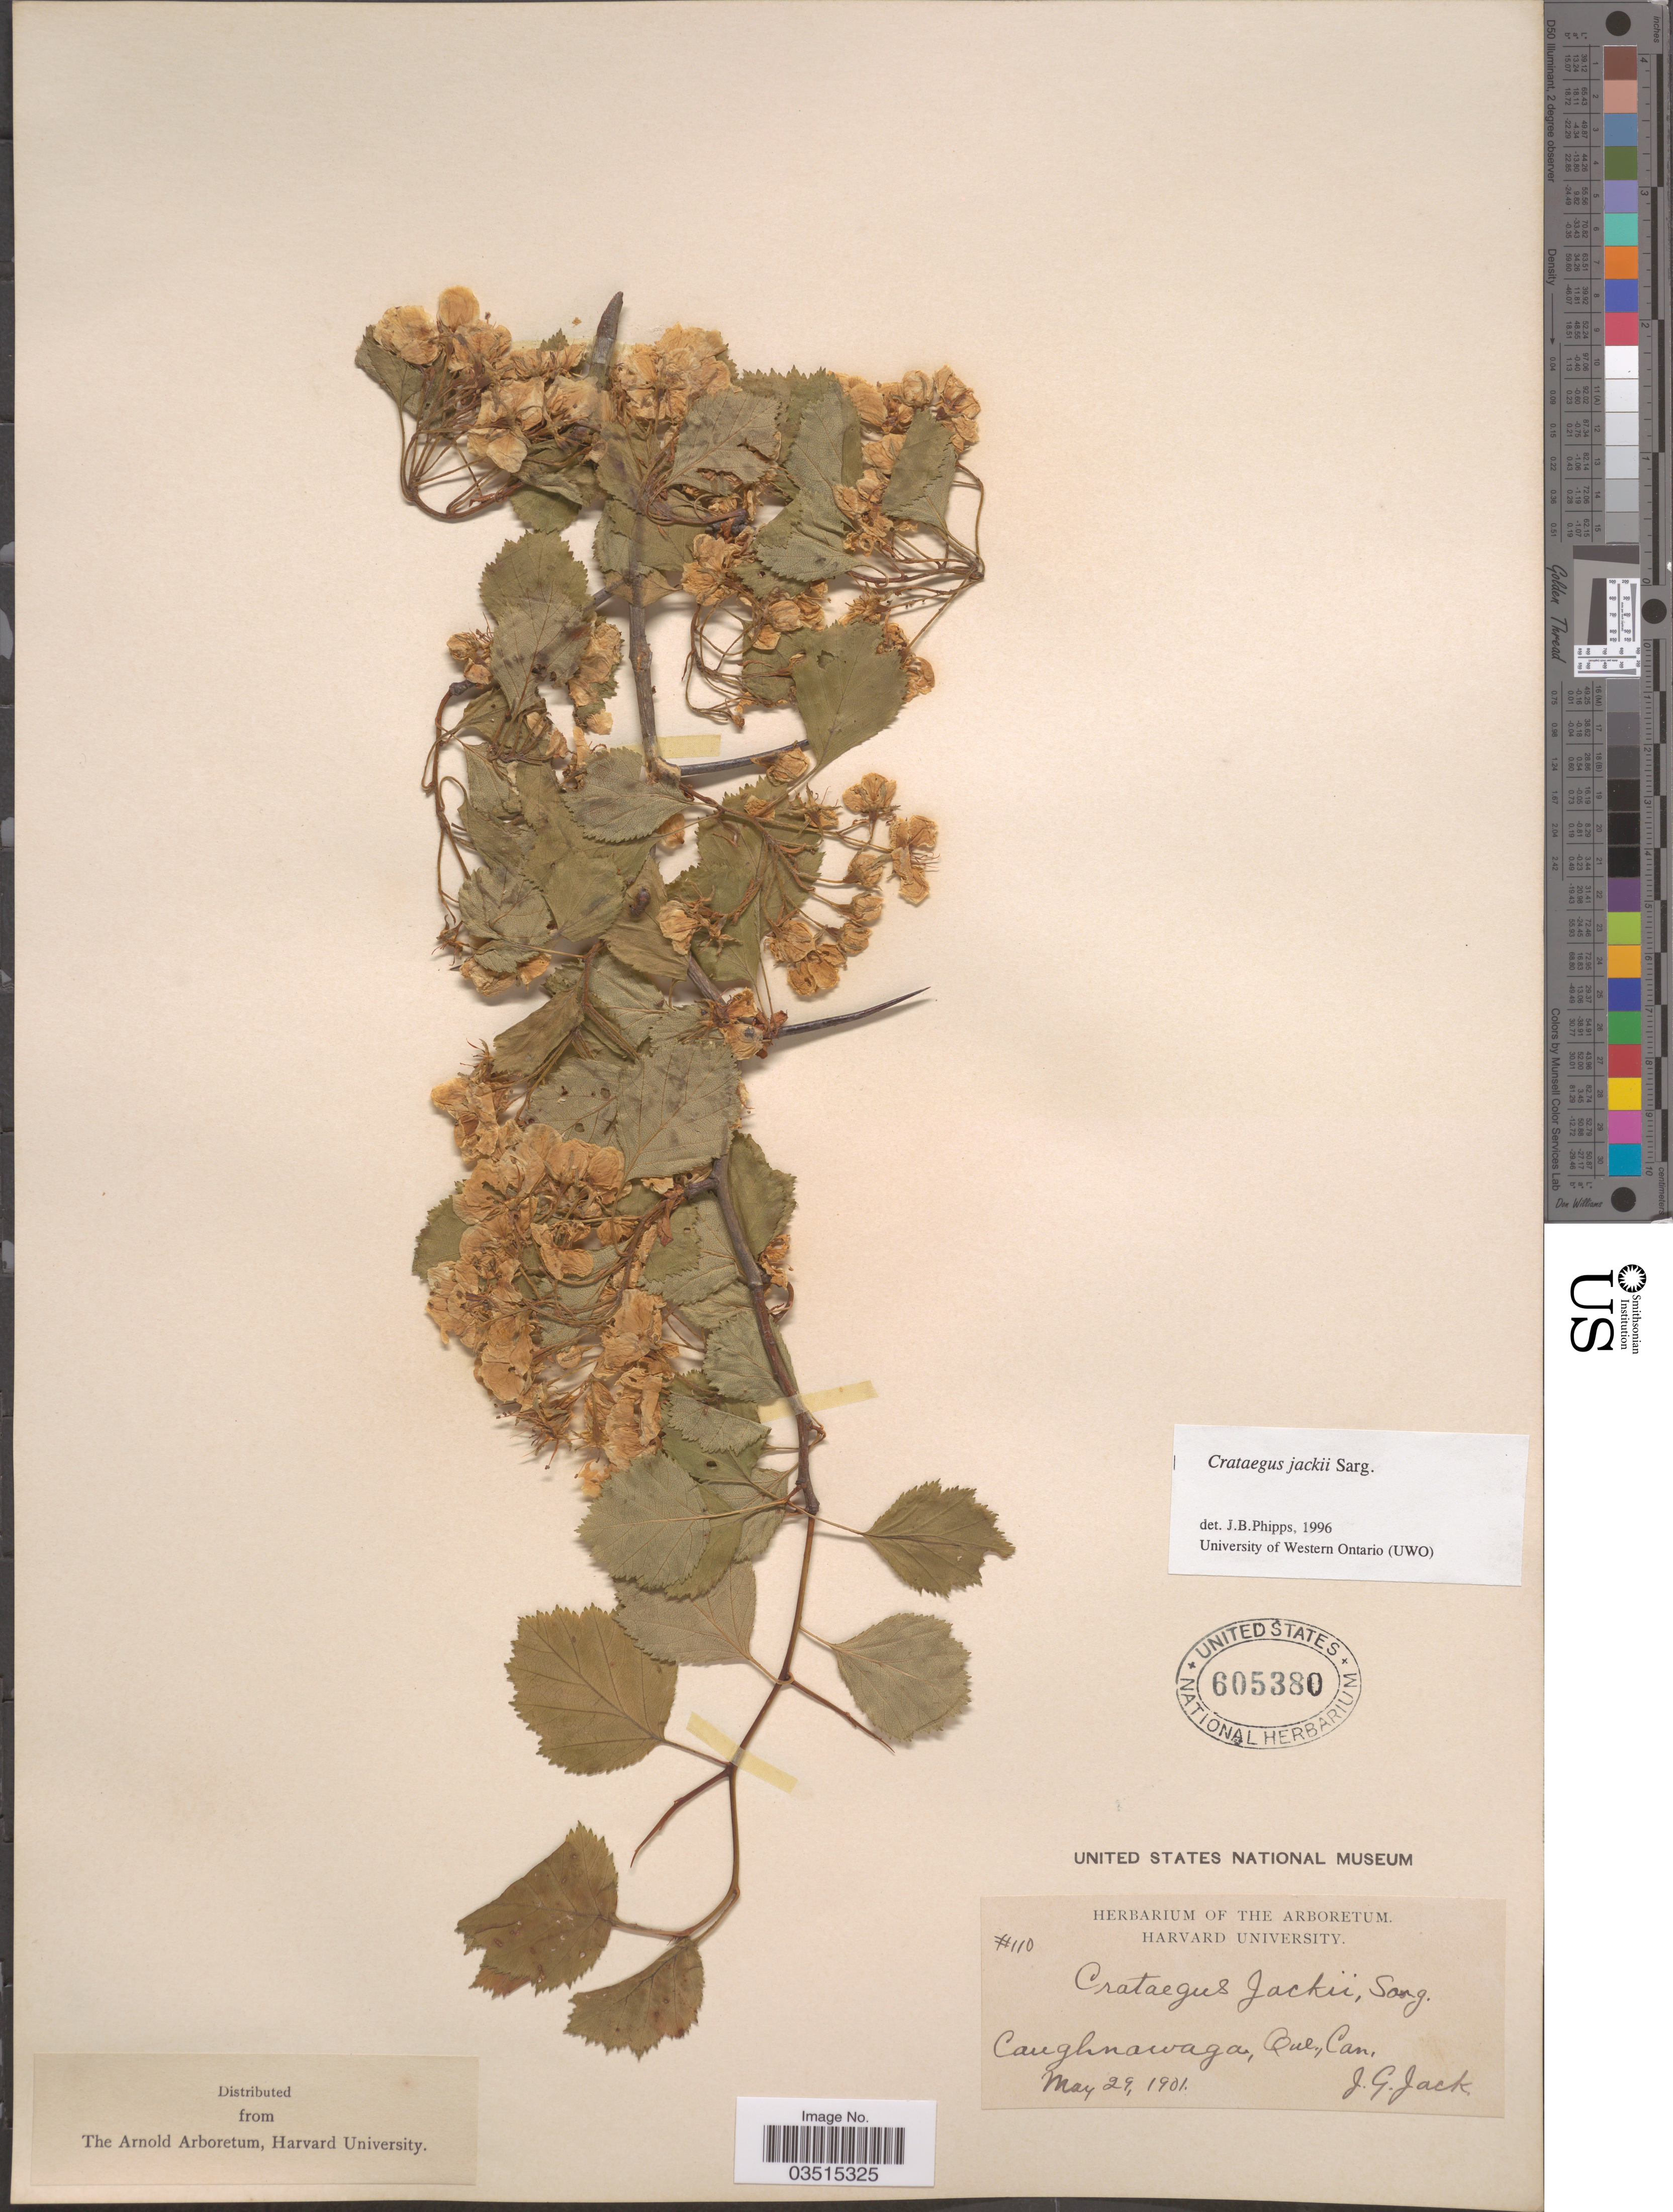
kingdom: Plantae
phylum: Tracheophyta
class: Magnoliopsida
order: Rosales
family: Rosaceae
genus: Crataegus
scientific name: Crataegus lumaria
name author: Ashe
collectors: J. G. Jack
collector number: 110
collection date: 1901-05-29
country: Canada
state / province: Quebec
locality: Caughnawaga.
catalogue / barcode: US 605380